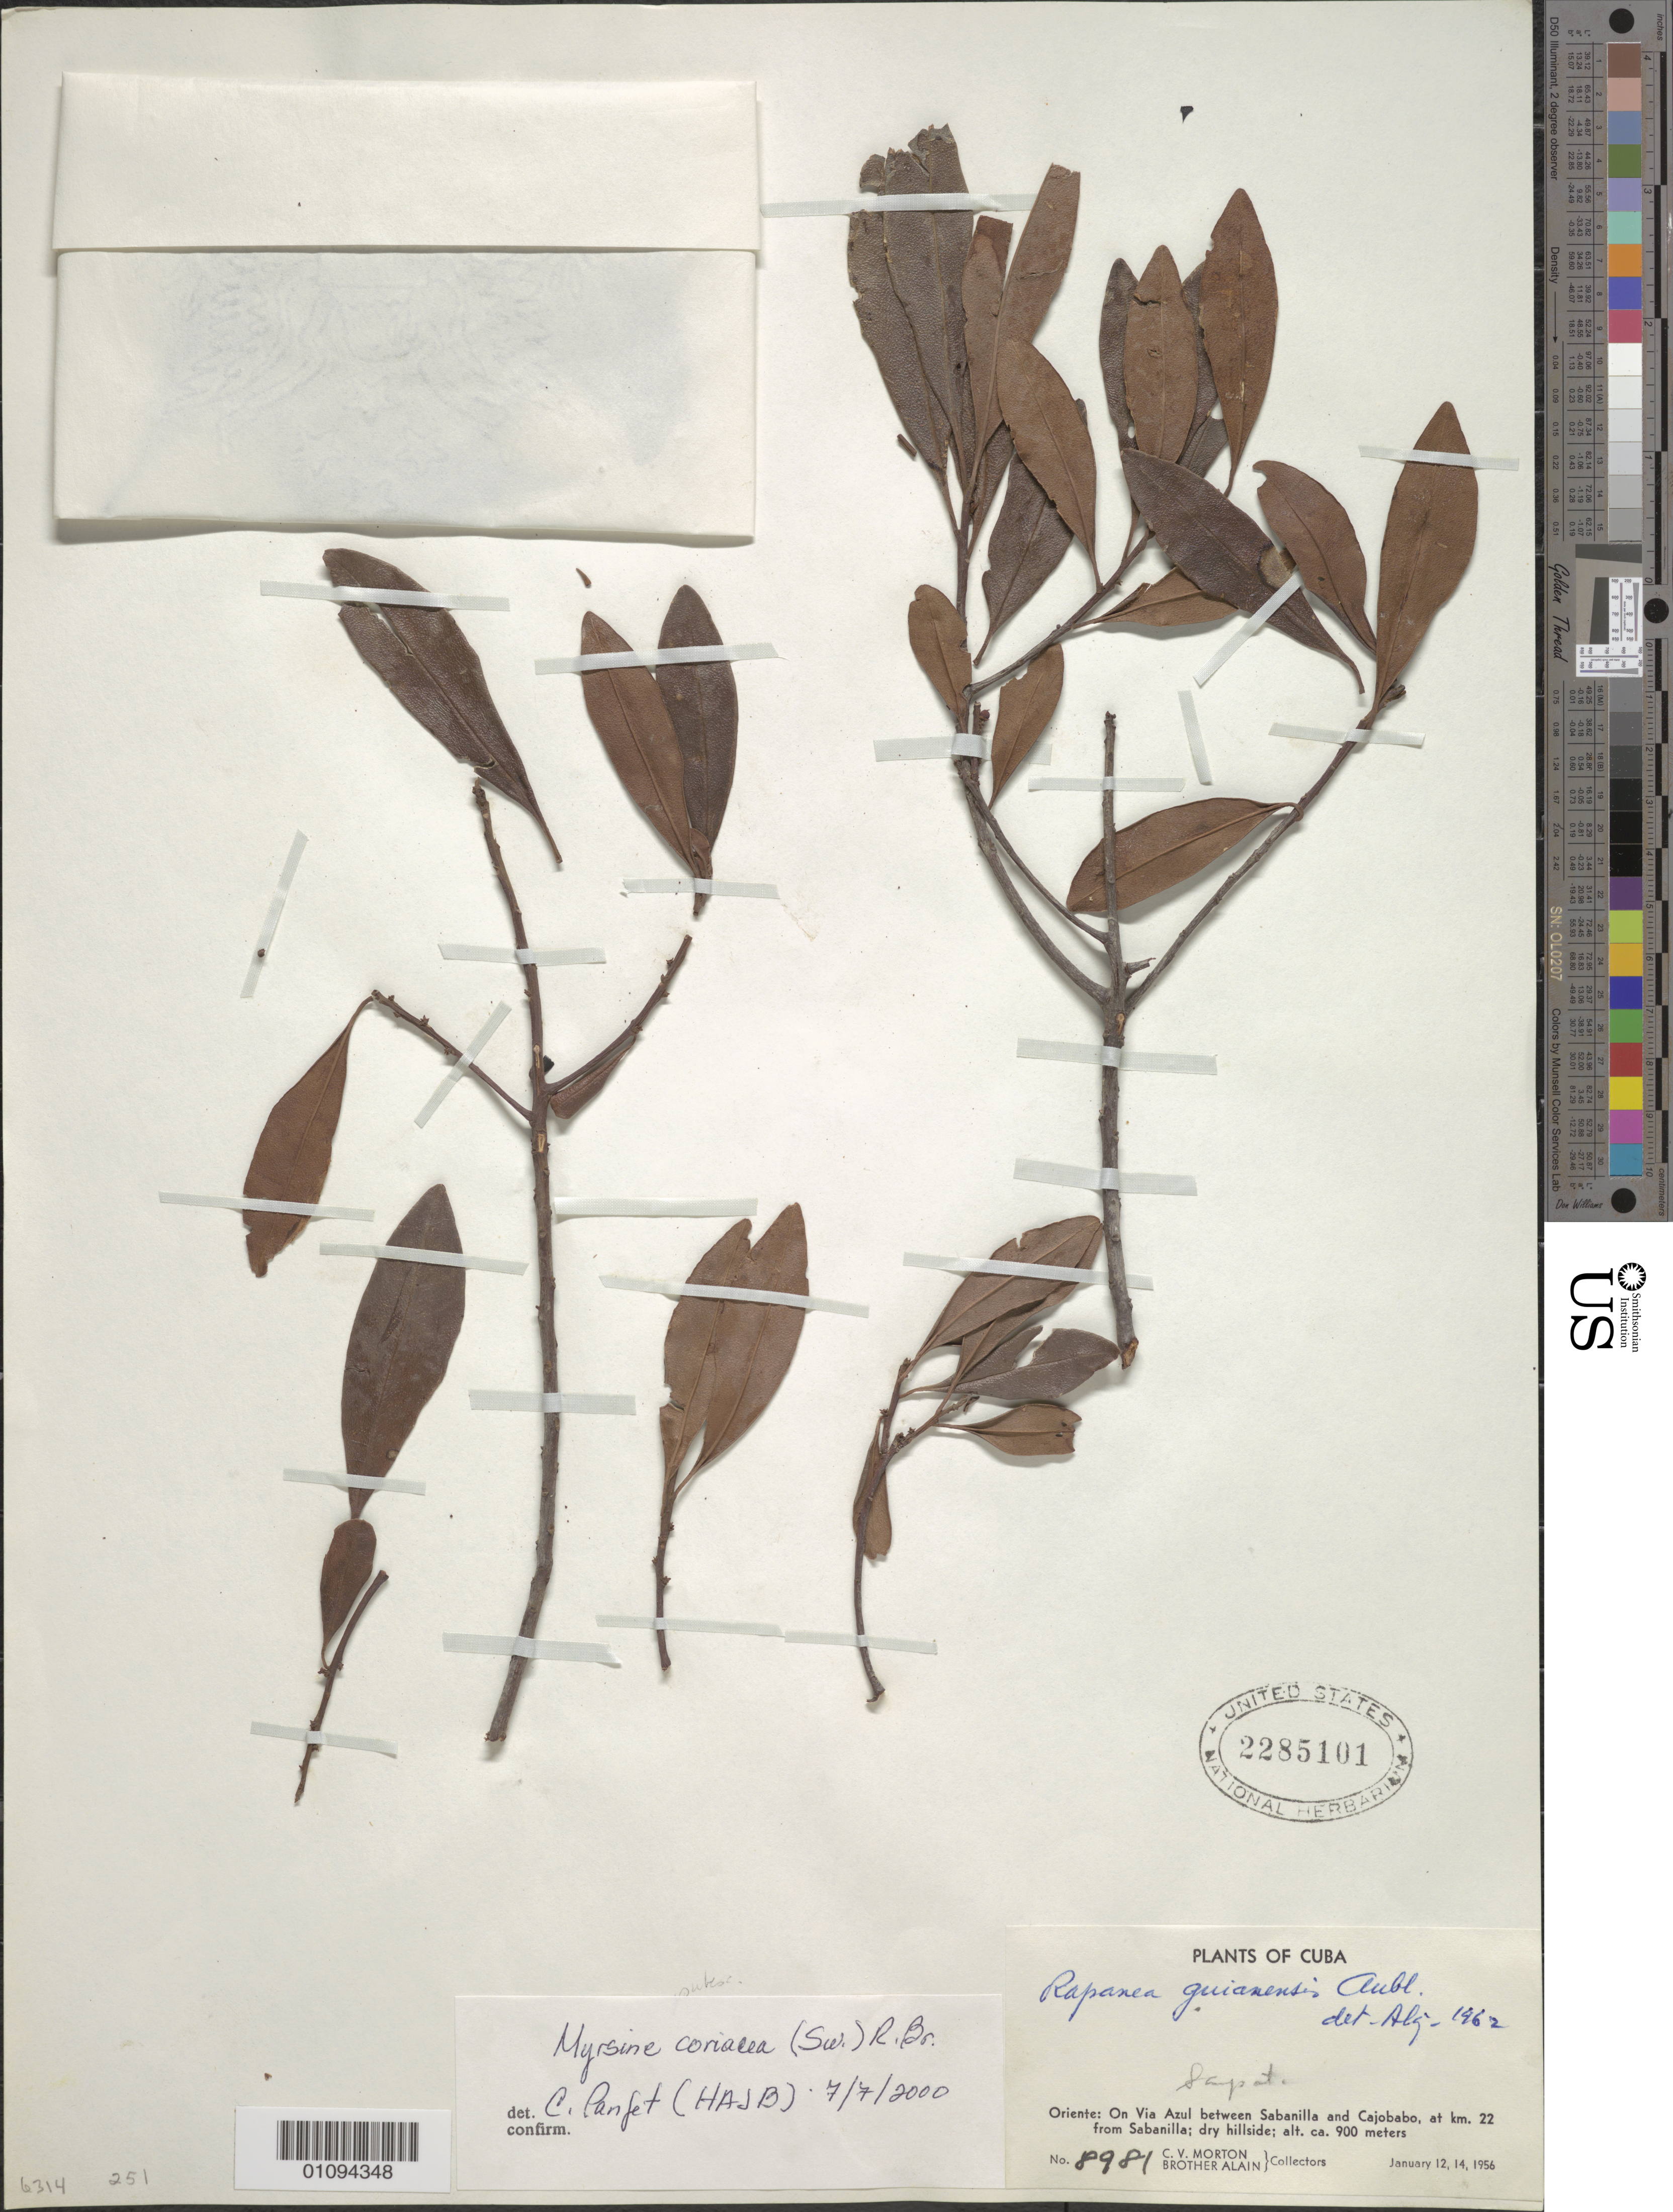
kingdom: Plantae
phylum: Tracheophyta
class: Magnoliopsida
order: Ericales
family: Primulaceae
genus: Myrsine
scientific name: Myrsine coriacea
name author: (Sw.) R. Br. ex Roem. & Schult.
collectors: C. V. Morton & A. H. Liogier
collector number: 8981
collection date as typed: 12 Jan 1956 and 14 Jan 1956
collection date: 1956-01-12,1956-01-14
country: Cuba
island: Cuba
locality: On Via Azul between Sabanilla and Cajobabo, at km 22 from Sabanilla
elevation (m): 900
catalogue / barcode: US 2285101